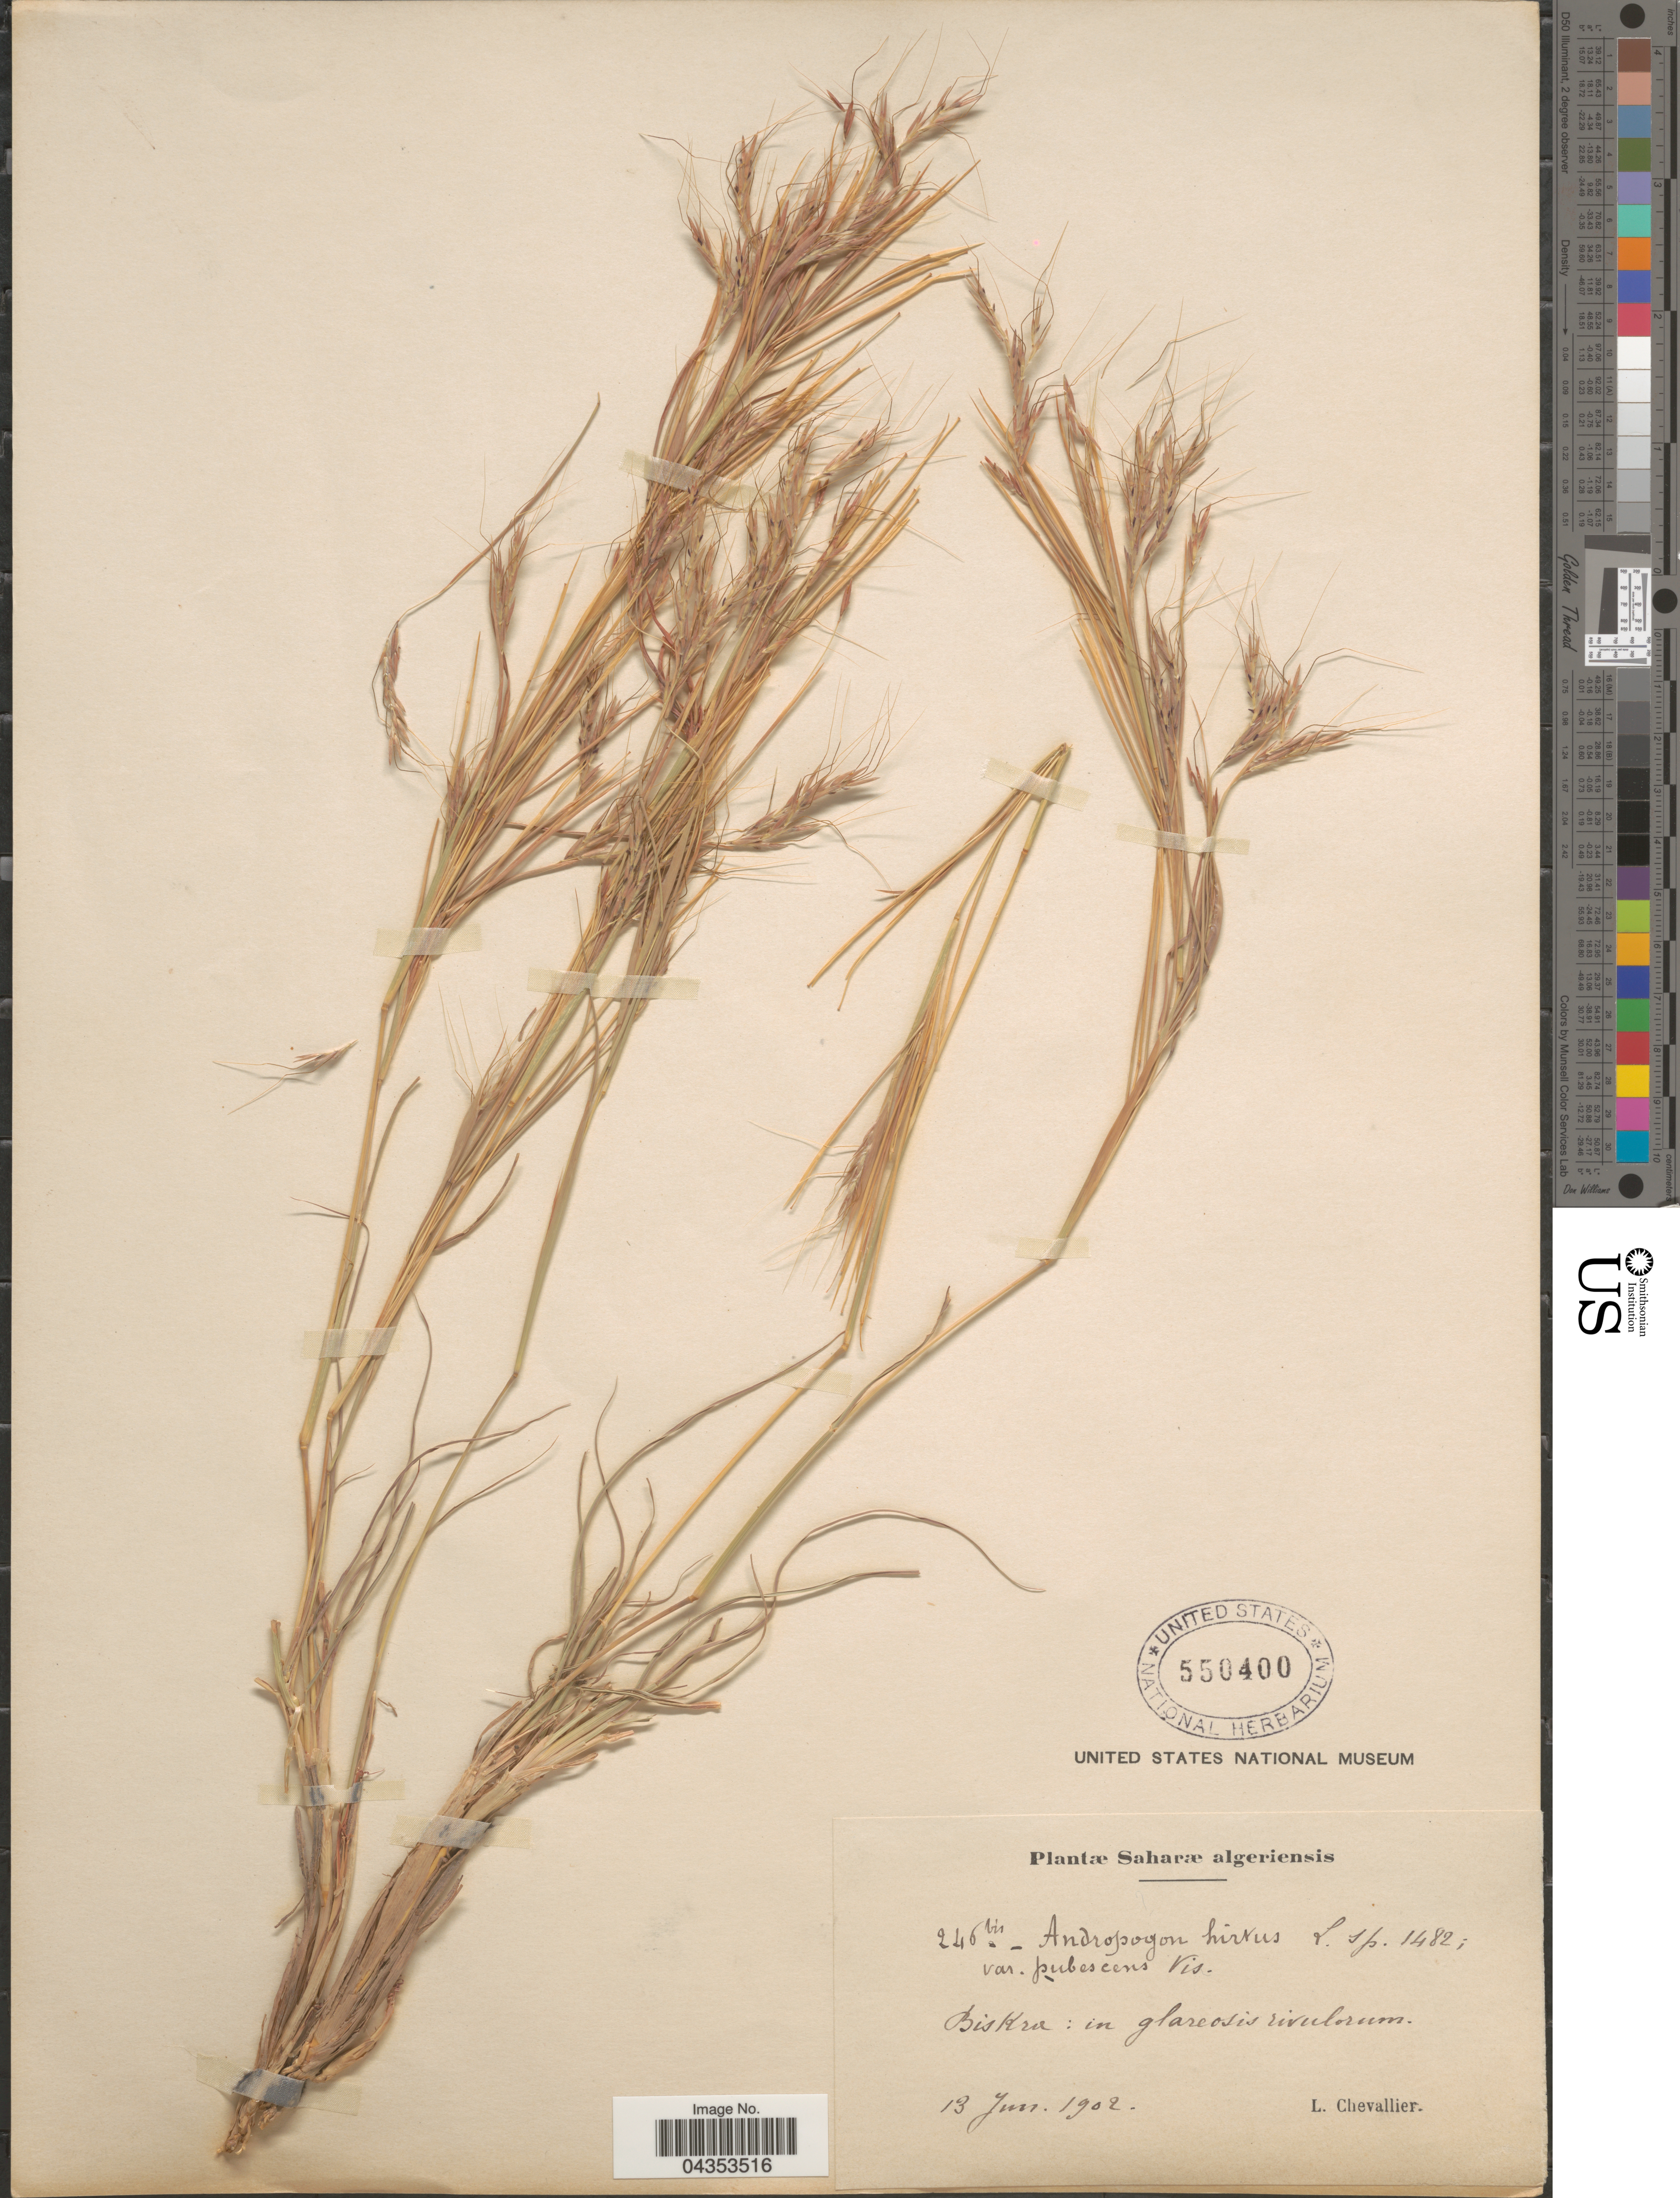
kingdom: Plantae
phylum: Tracheophyta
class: Liliopsida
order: Poales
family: Poaceae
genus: Hyparrhenia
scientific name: Hyparrhenia hirta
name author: (L.) Stapf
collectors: L. Chevallier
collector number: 246bis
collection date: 1902-06-13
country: Algeria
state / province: Biskra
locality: Saharae algeriensis. Biskra: in glareosis rivulorum.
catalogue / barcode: US 550400